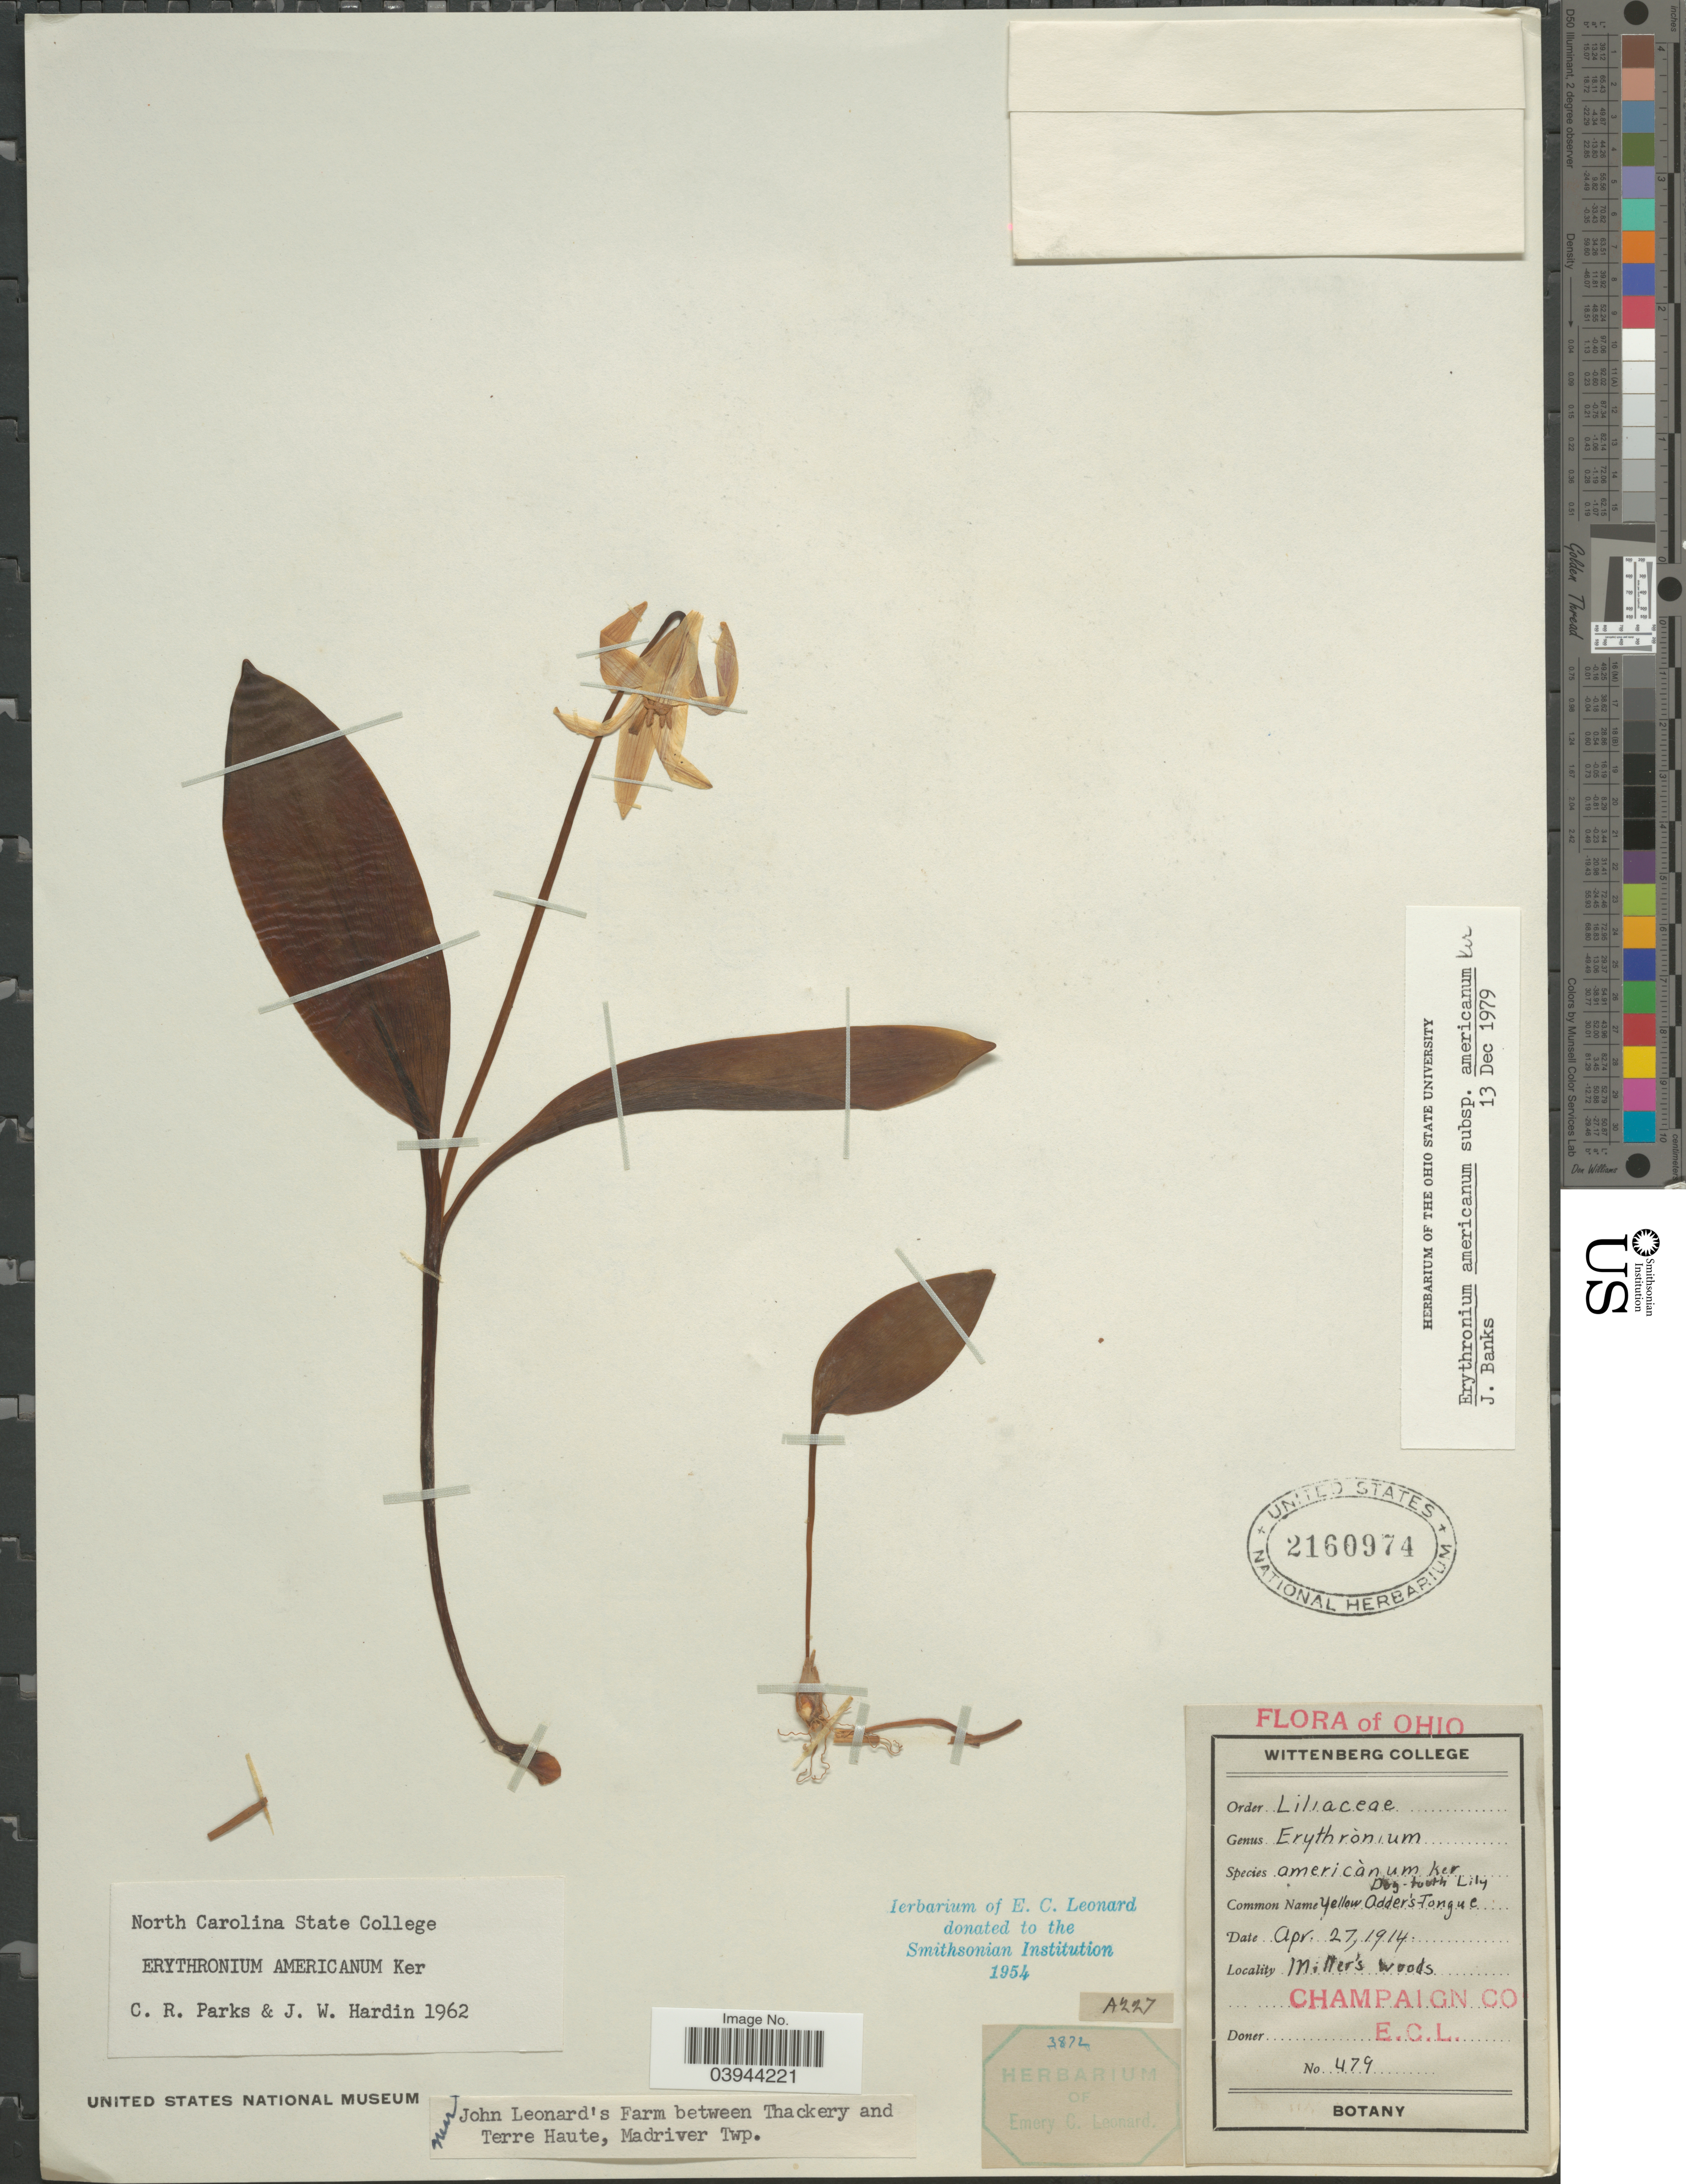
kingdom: Plantae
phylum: Tracheophyta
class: Liliopsida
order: Liliales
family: Liliaceae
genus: Erythronium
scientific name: Erythronium americanum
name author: Ker Gawl.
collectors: E. C. Leonard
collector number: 479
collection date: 1914-04-27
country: United States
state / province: Ohio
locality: M. Ner's woods. Champaign Co. Near John Leonard's Farm between Thackery and Terre Haute, Madriver Twp.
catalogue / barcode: US 2160974